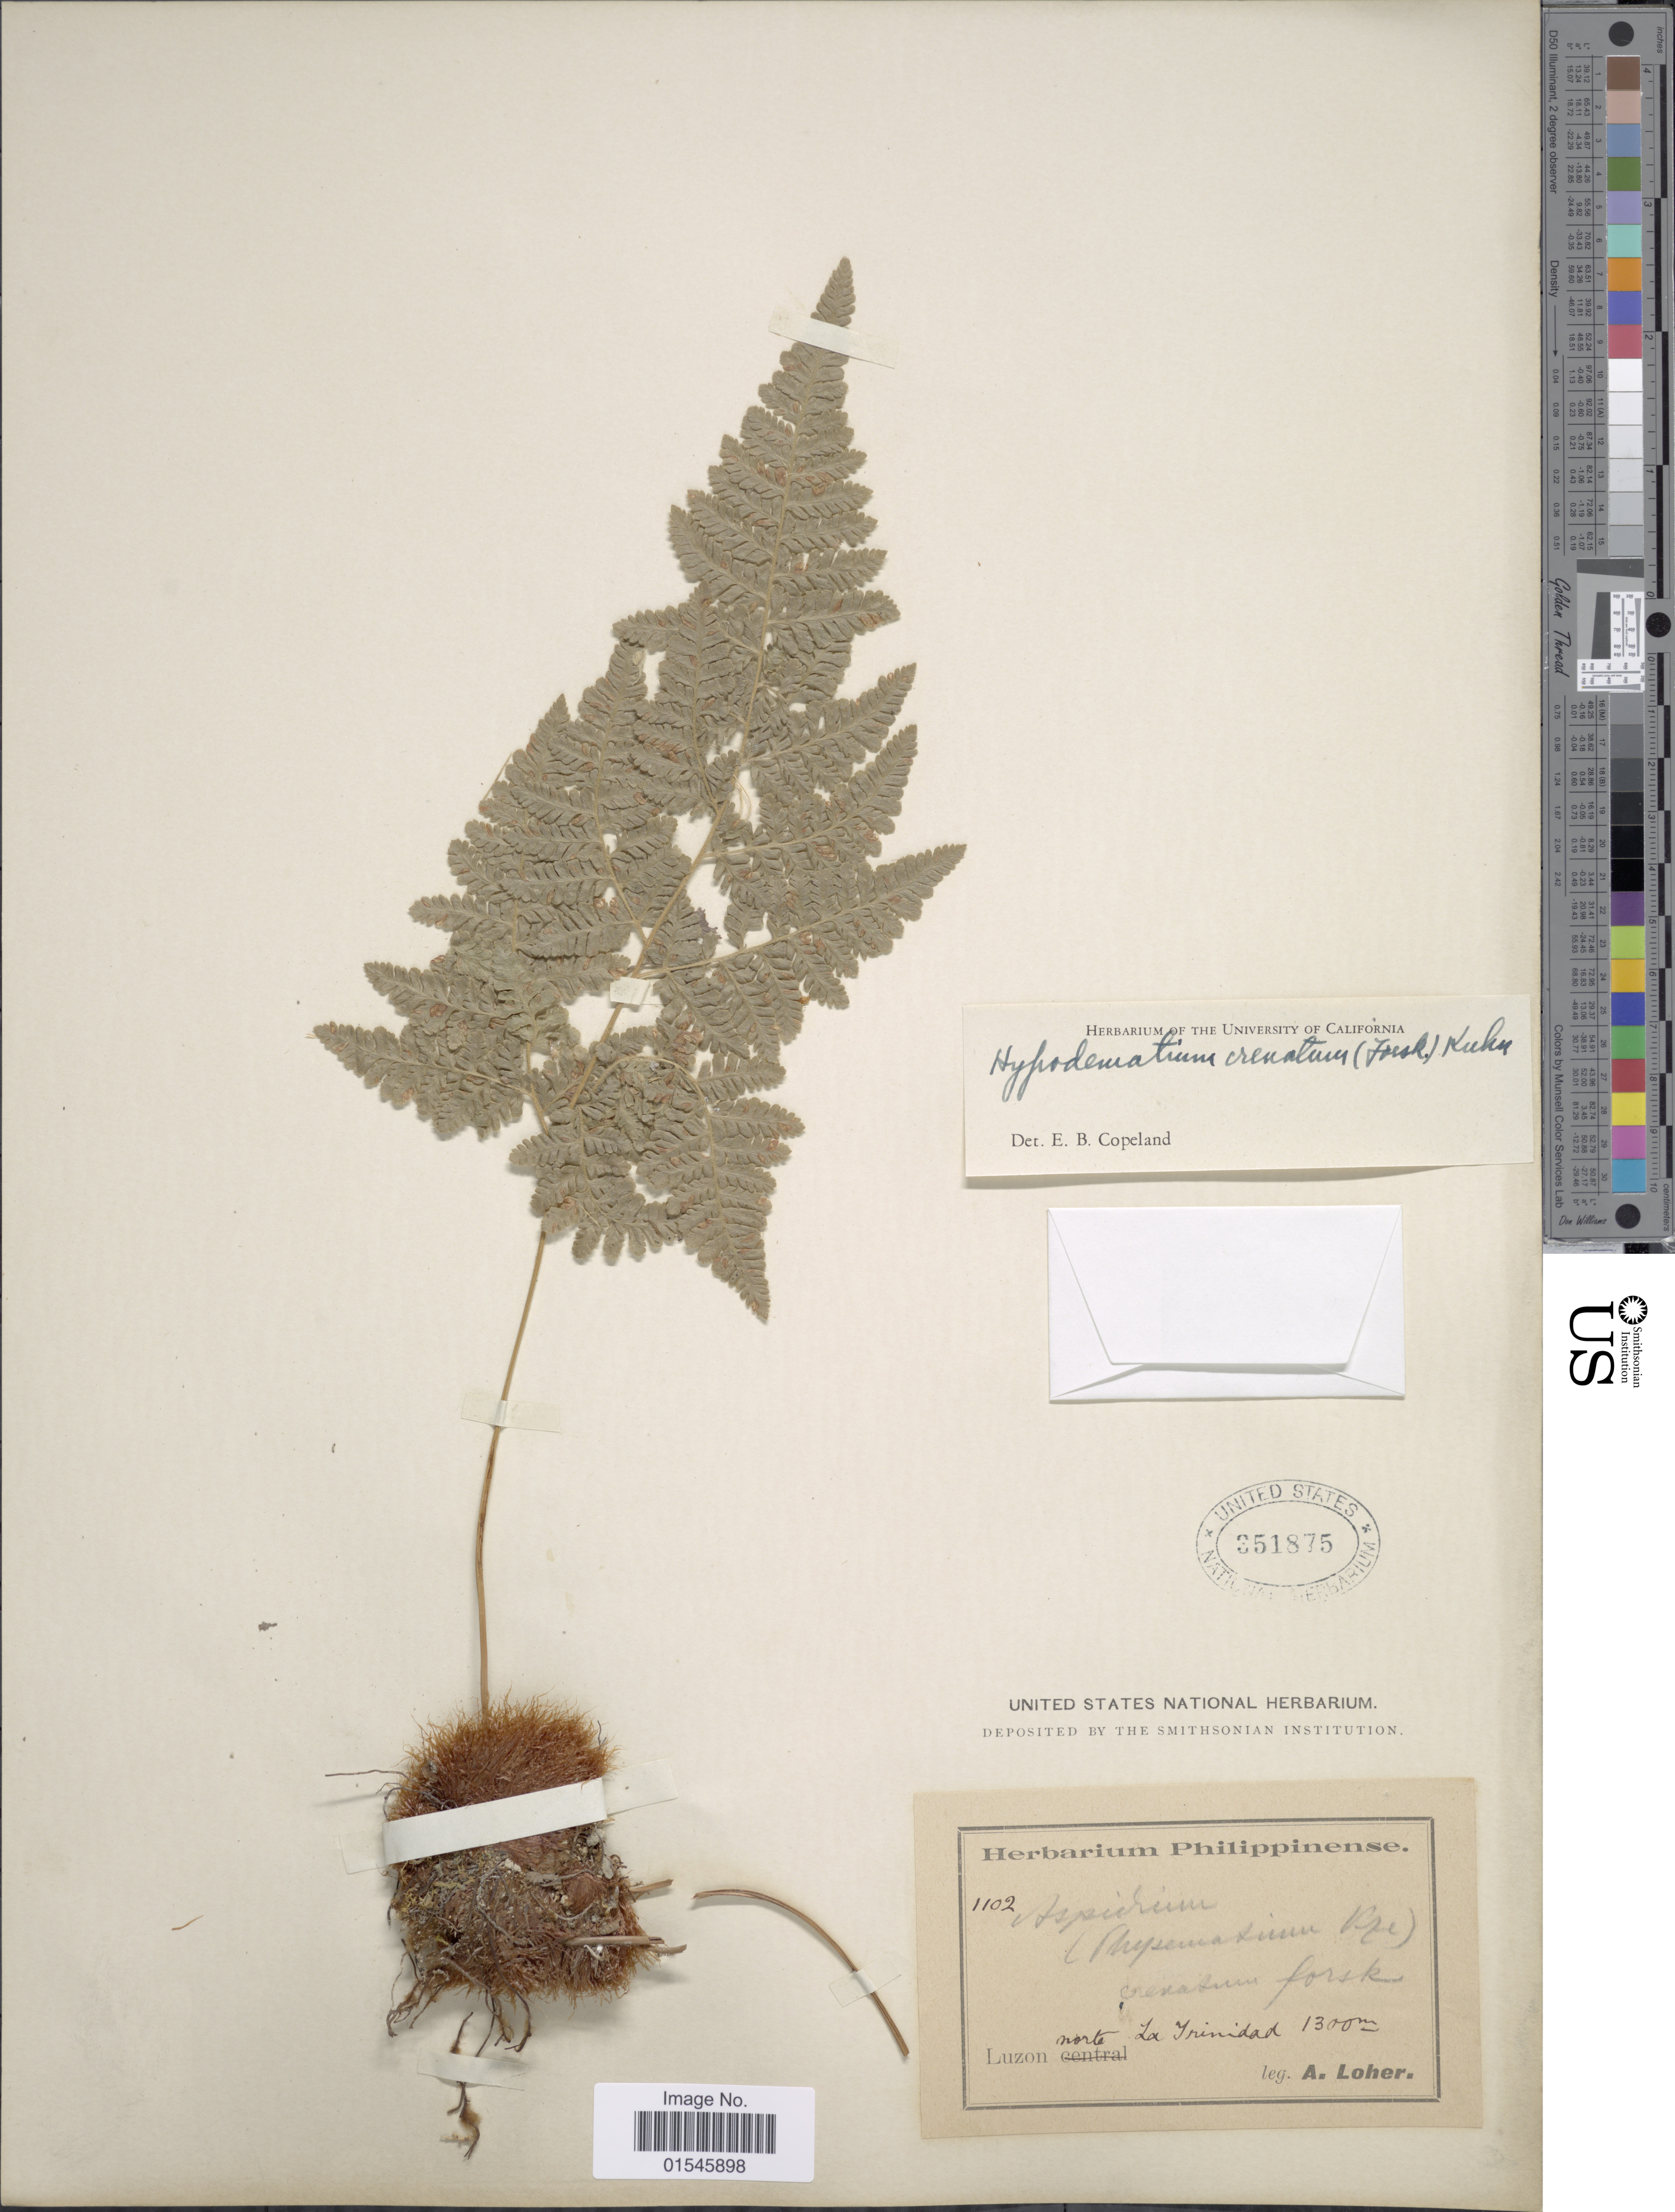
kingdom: Plantae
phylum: Tracheophyta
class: Polypodiopsida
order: Polypodiales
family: Hypodematiaceae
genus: Hypodematium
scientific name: Hypodematium crenatum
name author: (Forssk.) Kuhn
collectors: A. Loher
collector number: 1102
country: Philippines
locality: Luzon norte La Trinidad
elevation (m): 1300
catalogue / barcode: US 351875